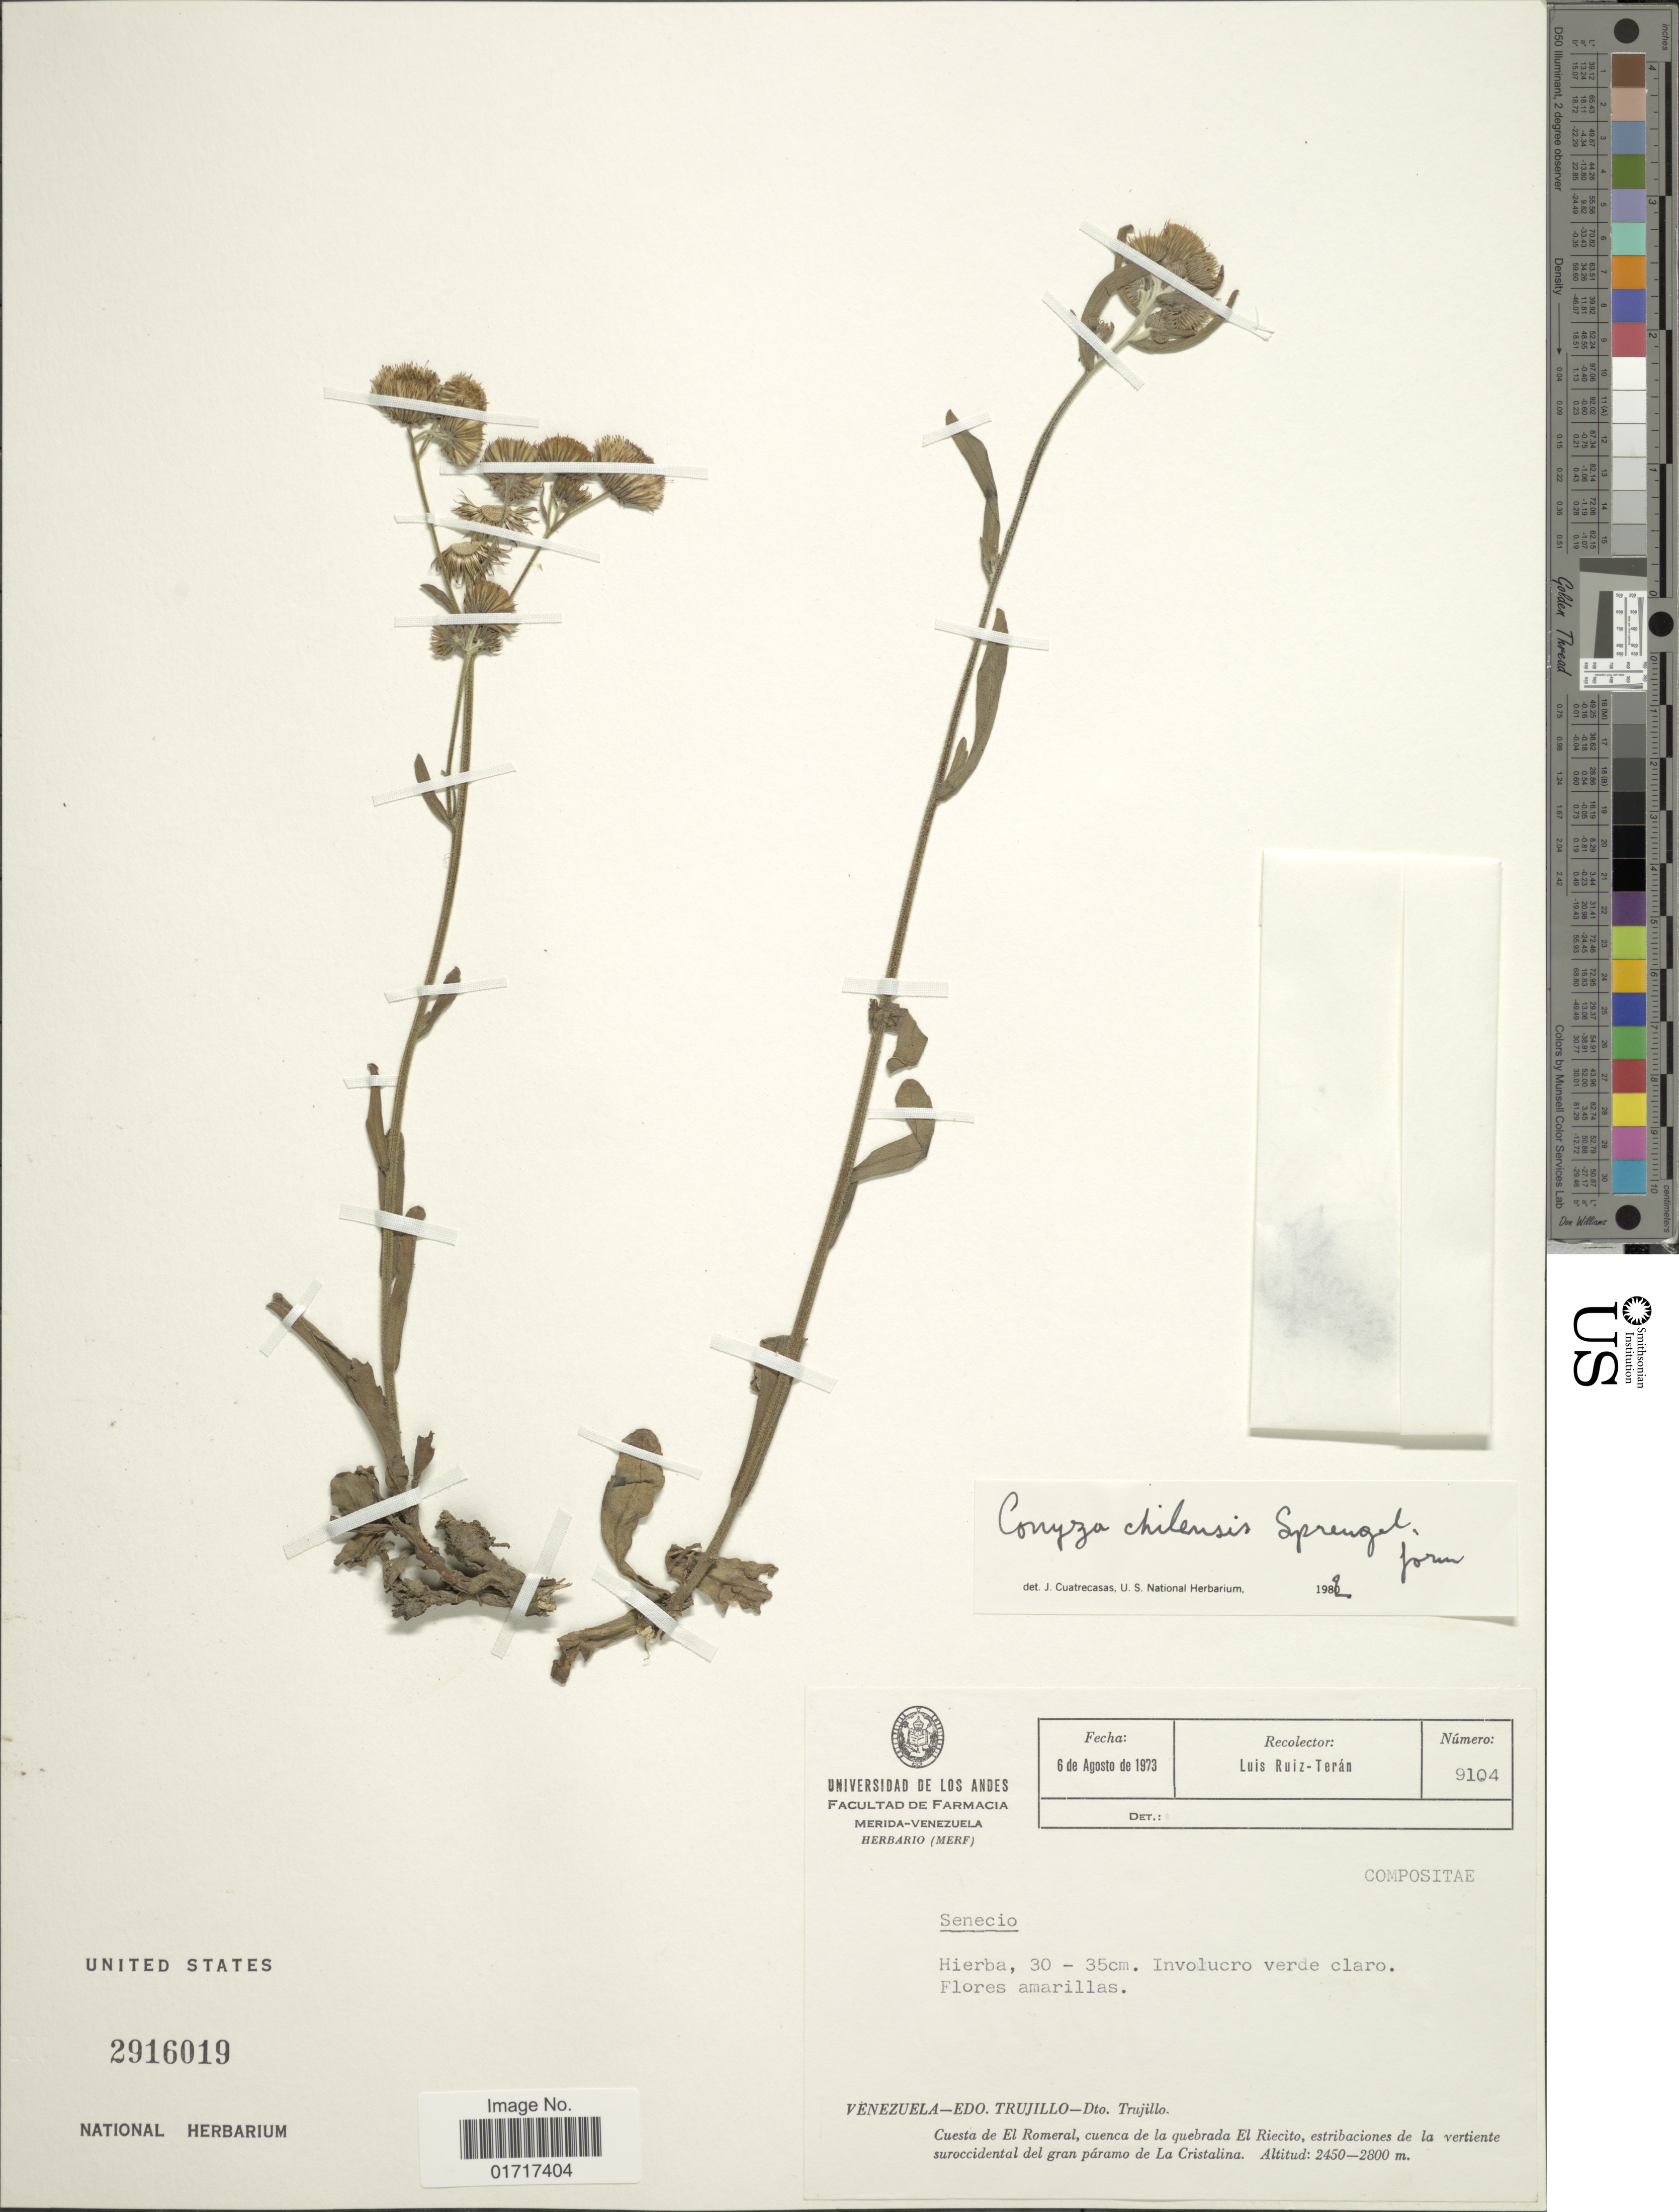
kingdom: Plantae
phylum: Tracheophyta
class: Magnoliopsida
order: Asterales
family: Asteraceae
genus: Conyza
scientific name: Conyza primulaefolia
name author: (Lam.) Cuatrec. & Lourteig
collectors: L. E. Ruíz-Terán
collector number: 9104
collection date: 1973-08-06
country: Venezuela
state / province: Trujillo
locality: Venezuela- Edo. Trujillo - Dto. Trujillo. Cuesta de El Romeral, cuenca de la quebrada El Riecito, estribaciones de la vertiente suroccidental del gran paramo de La Cristalina.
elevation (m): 2450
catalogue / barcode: US 2916019